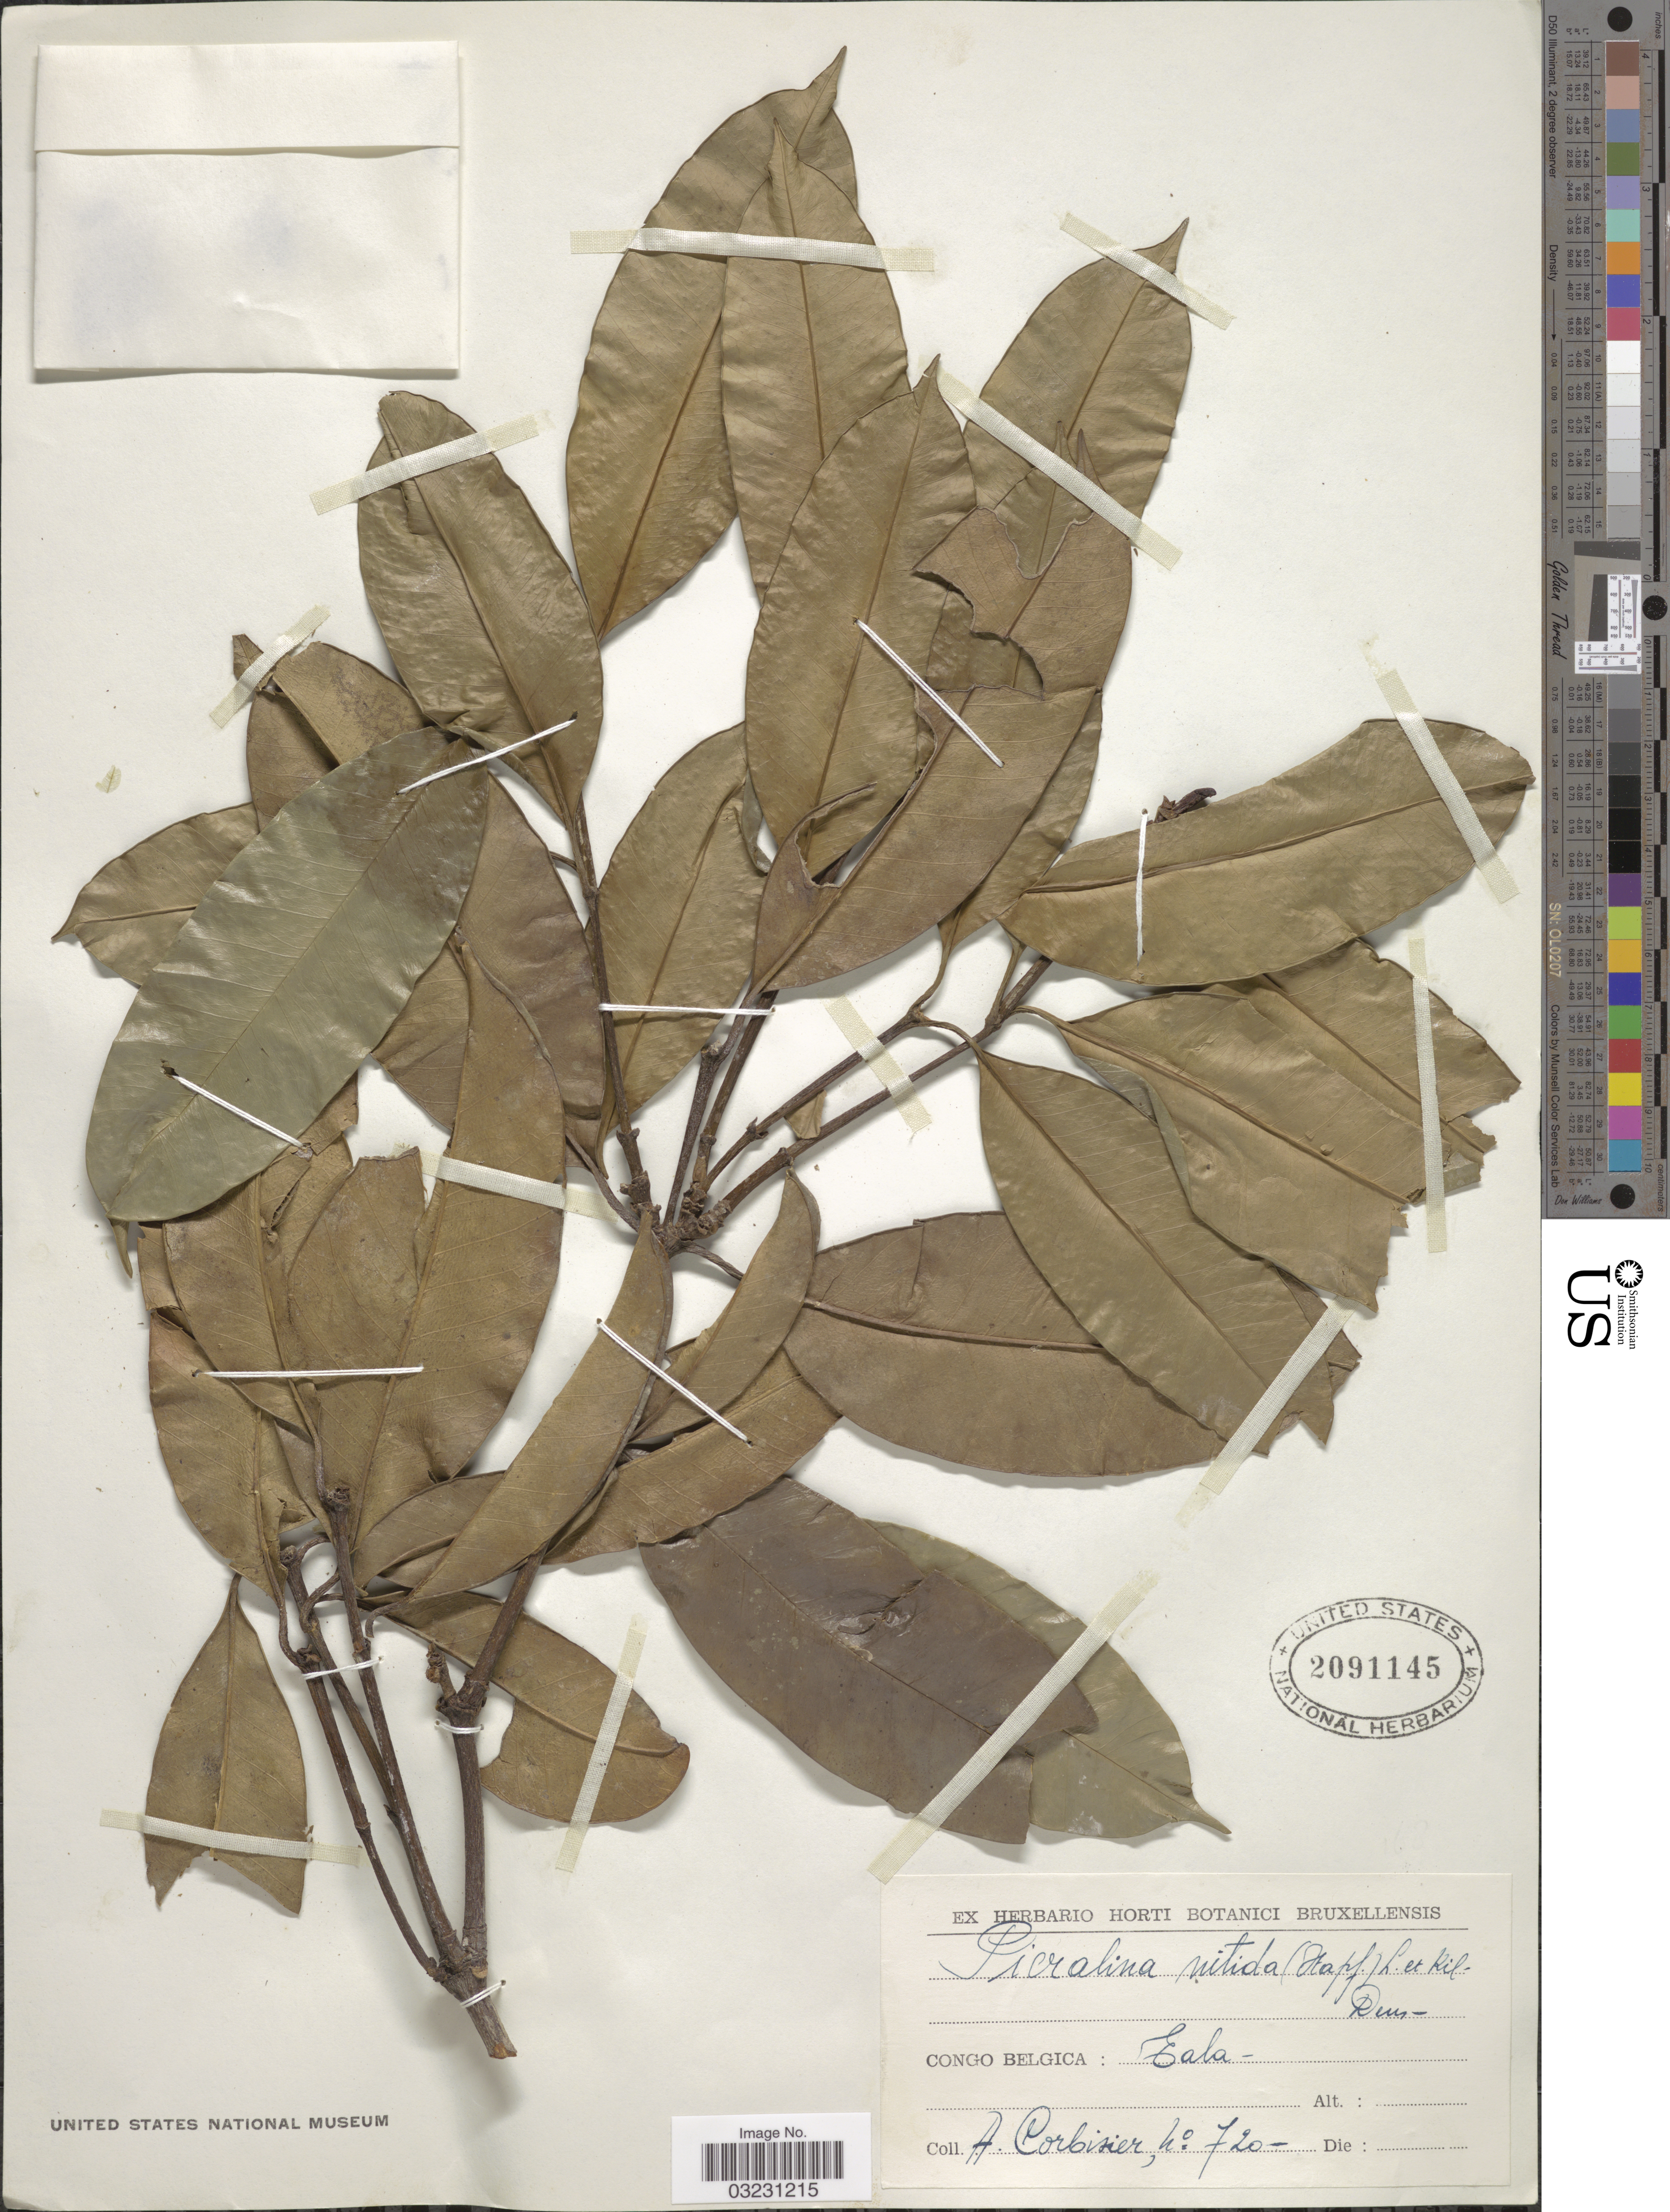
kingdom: Plantae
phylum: Tracheophyta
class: Magnoliopsida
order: Gentianales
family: Apocynaceae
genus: Picralima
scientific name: Picralima nitida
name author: (Stapf) Thomson & H. Durand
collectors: A. Corbisier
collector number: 720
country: Congo, Democratic Republic of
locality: Cong Belgica: Eala.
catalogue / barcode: US 2091145